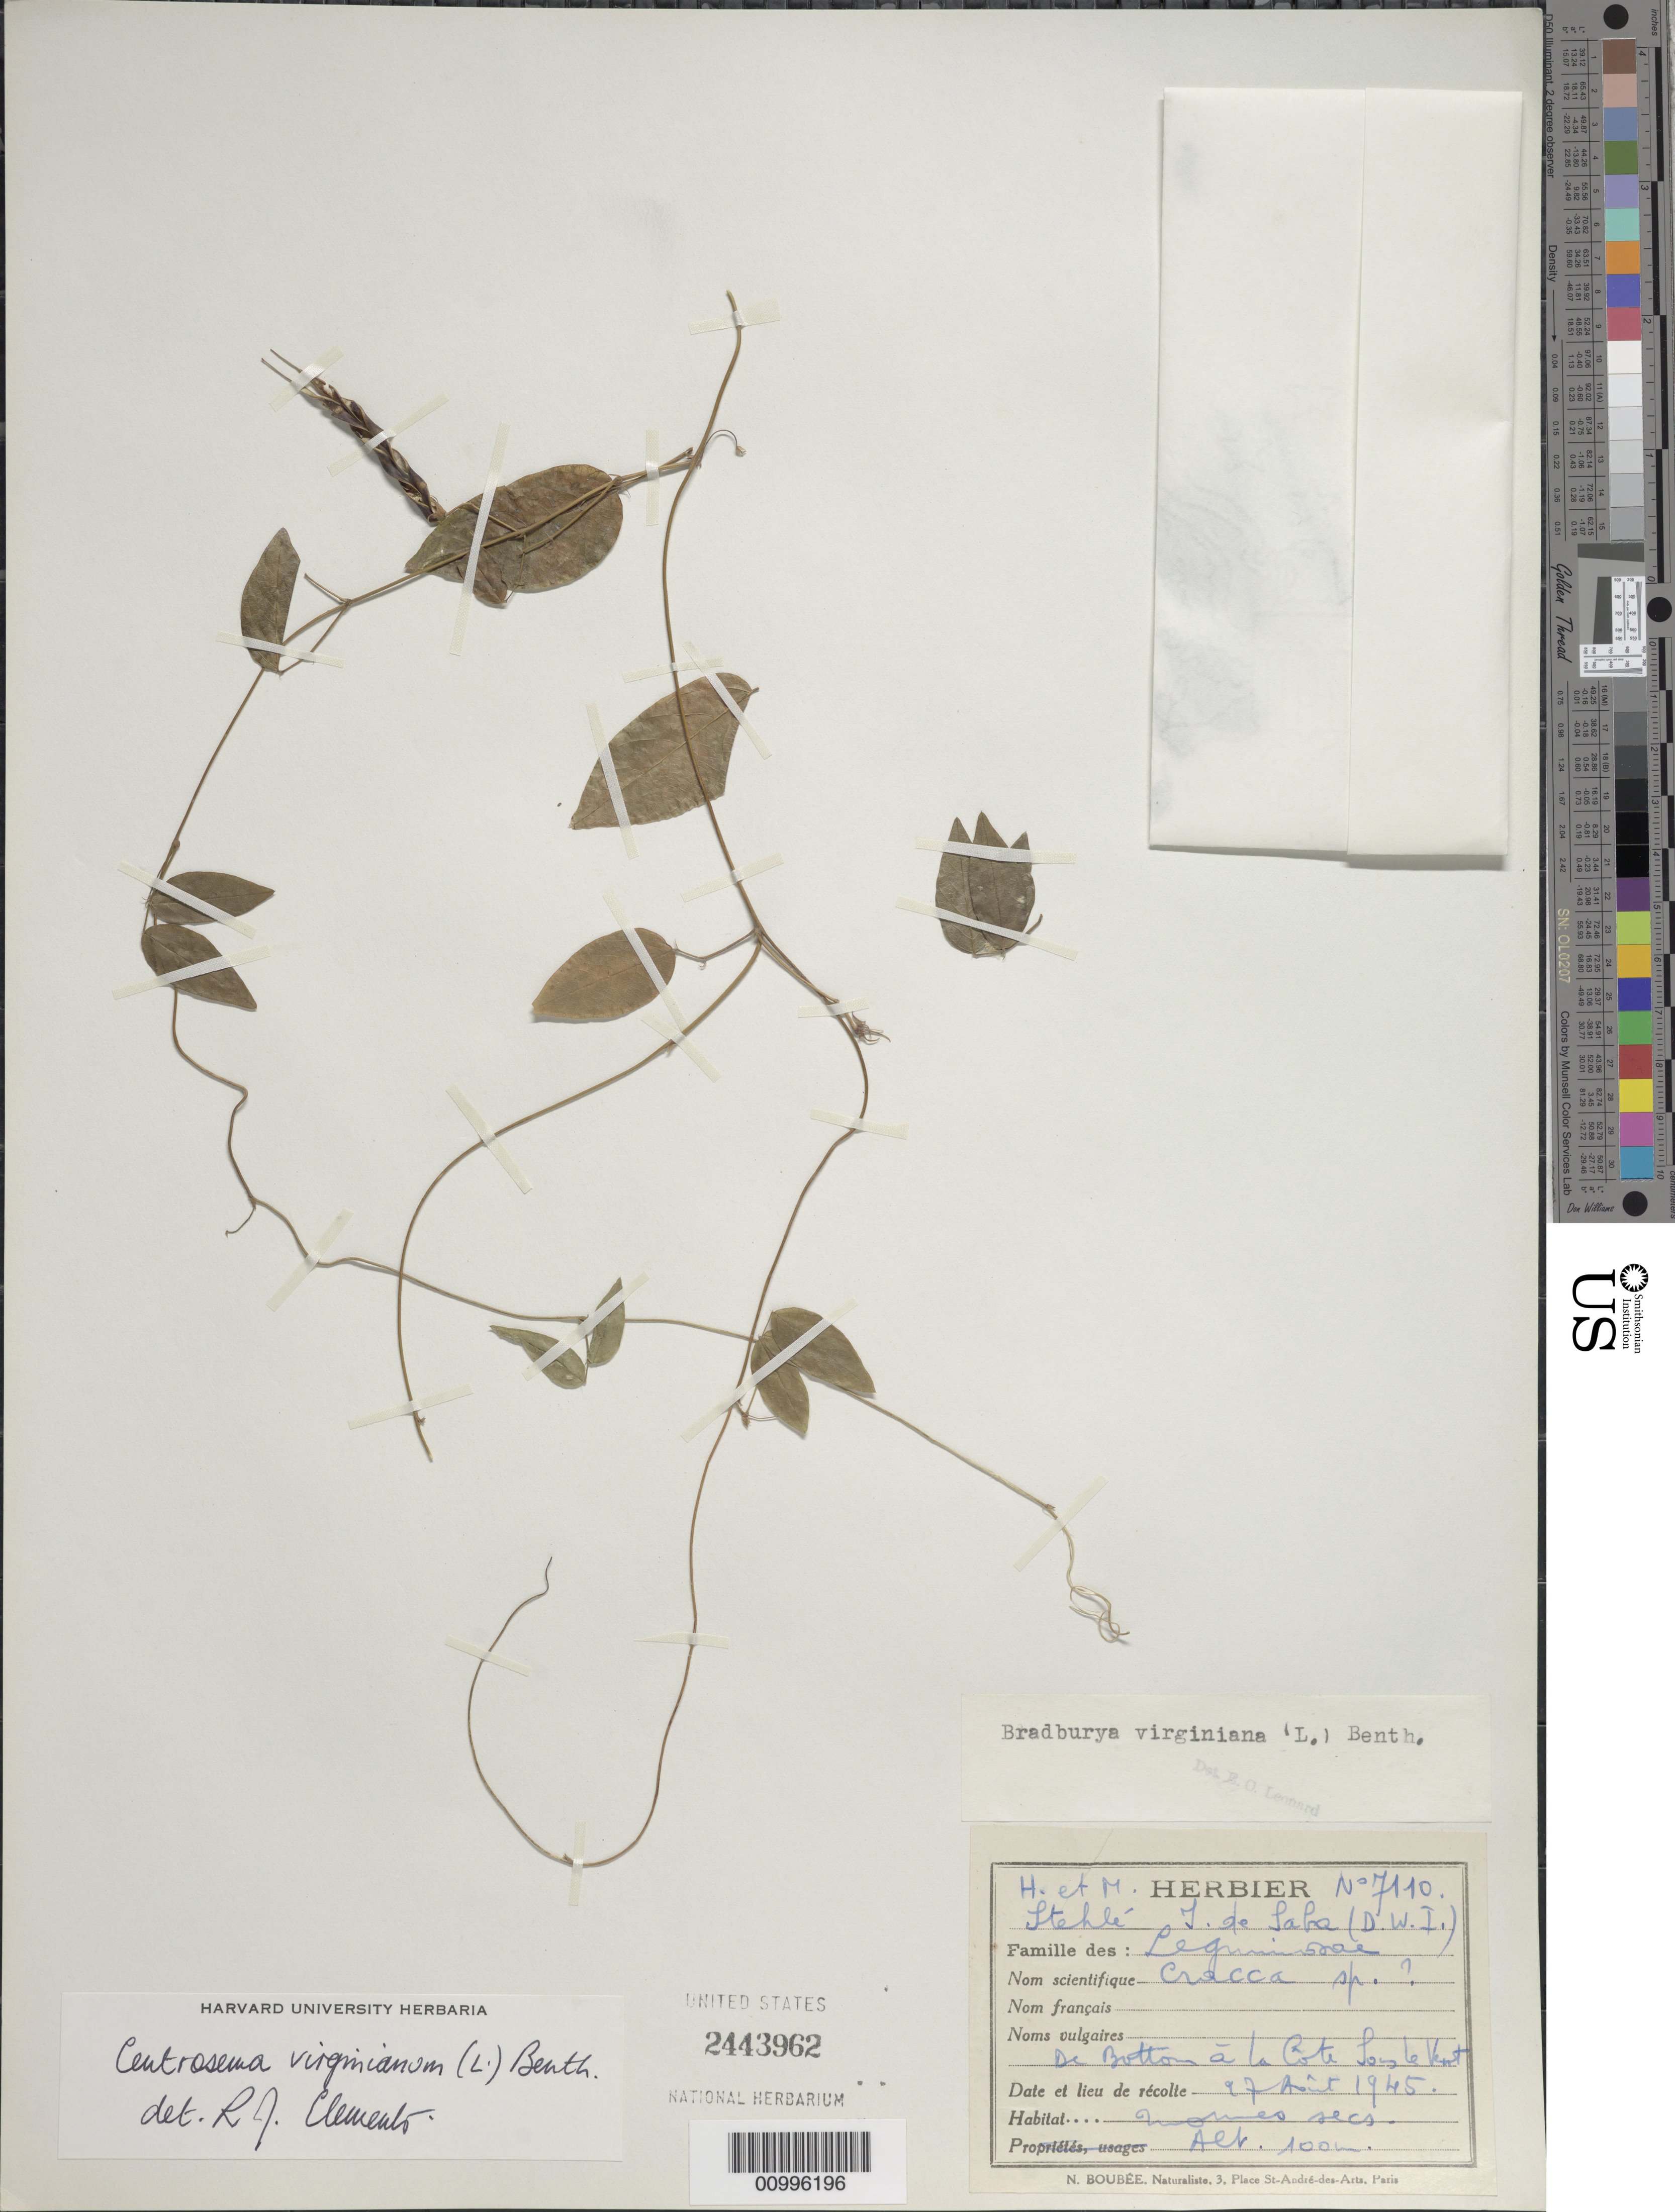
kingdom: Plantae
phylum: Tracheophyta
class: Magnoliopsida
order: Fabales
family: Fabaceae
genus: Centrosema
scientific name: Centrosema virginianum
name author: (L.) Benth.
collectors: H. Stehlé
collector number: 7110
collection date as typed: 17 Apr 1945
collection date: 1945-04-17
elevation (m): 100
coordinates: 0 N, 0 E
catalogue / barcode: US 2443962